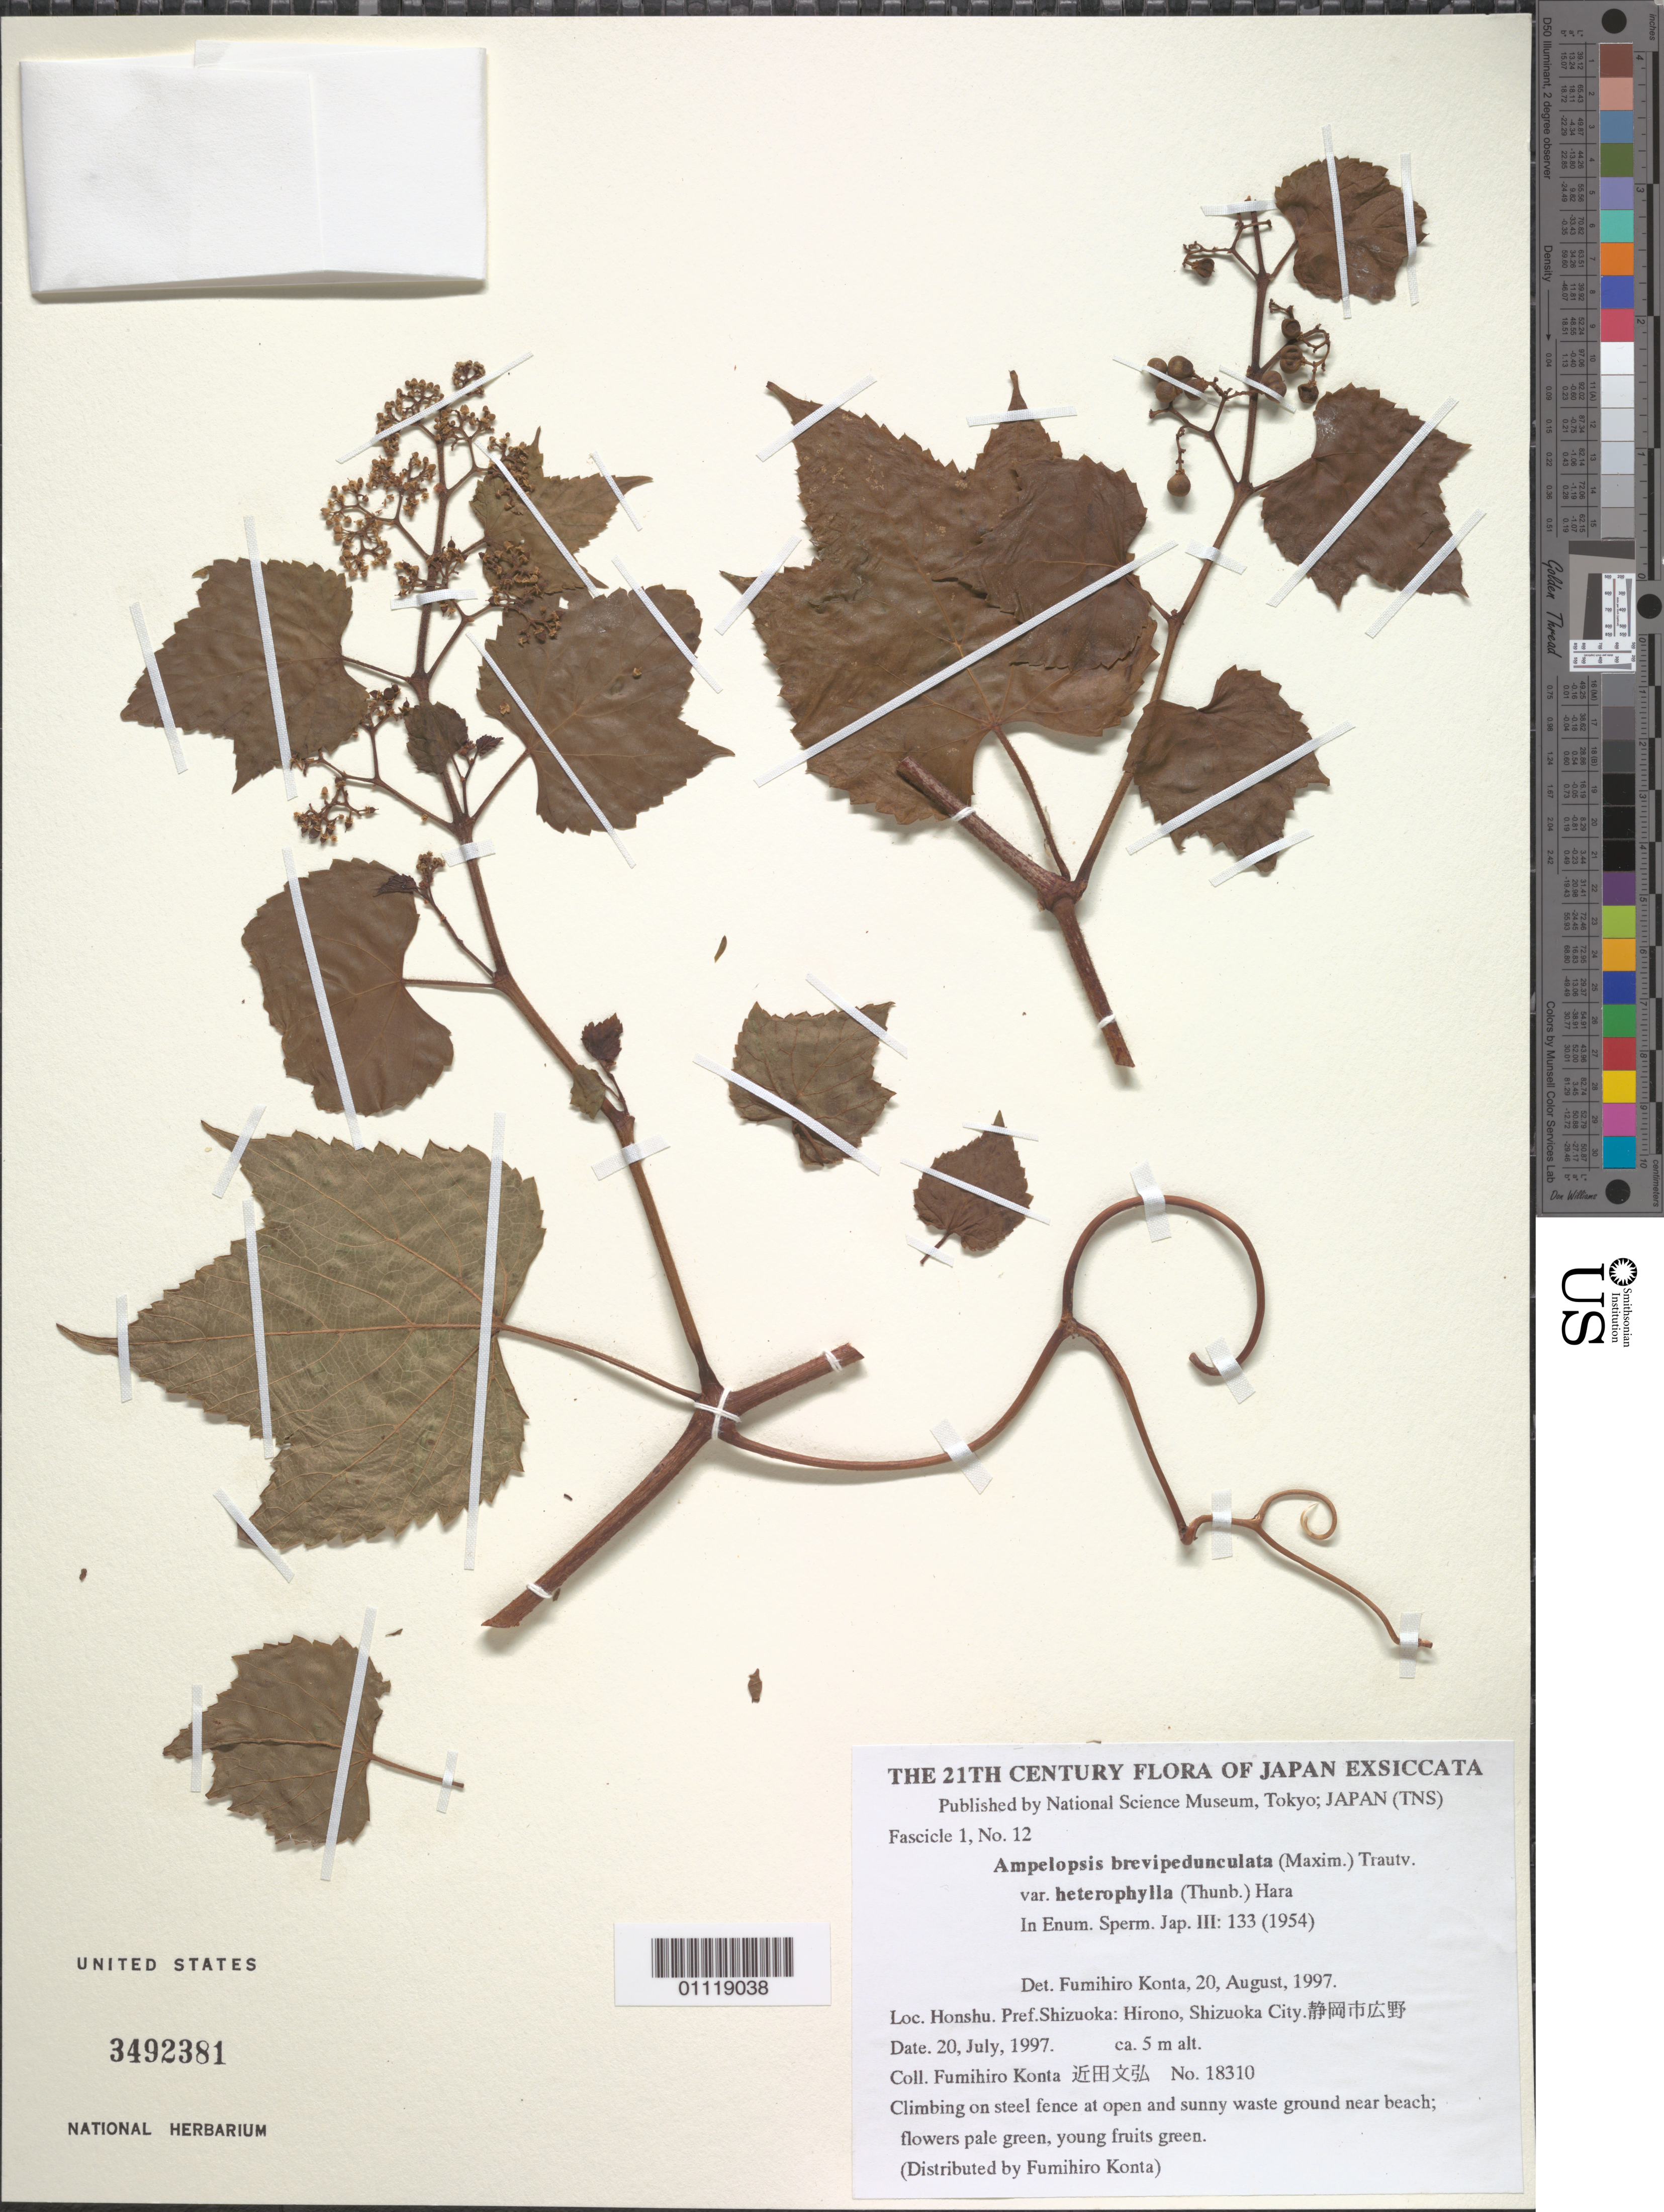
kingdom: Plantae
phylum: Tracheophyta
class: Magnoliopsida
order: Vitales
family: Vitaceae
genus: Ampelopsis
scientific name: Ampelopsis brevipedunculata var. heterophylla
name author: (Thunb.) H. Hara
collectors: F. Konta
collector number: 18310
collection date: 1997-07-20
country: Japan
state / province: Sizuoka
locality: Pref. Shizuoka: Hirono, Shizuoka City.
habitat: Climbing on steel fence at open and sunny waste ground near beach.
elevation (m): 5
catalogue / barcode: US 3492381